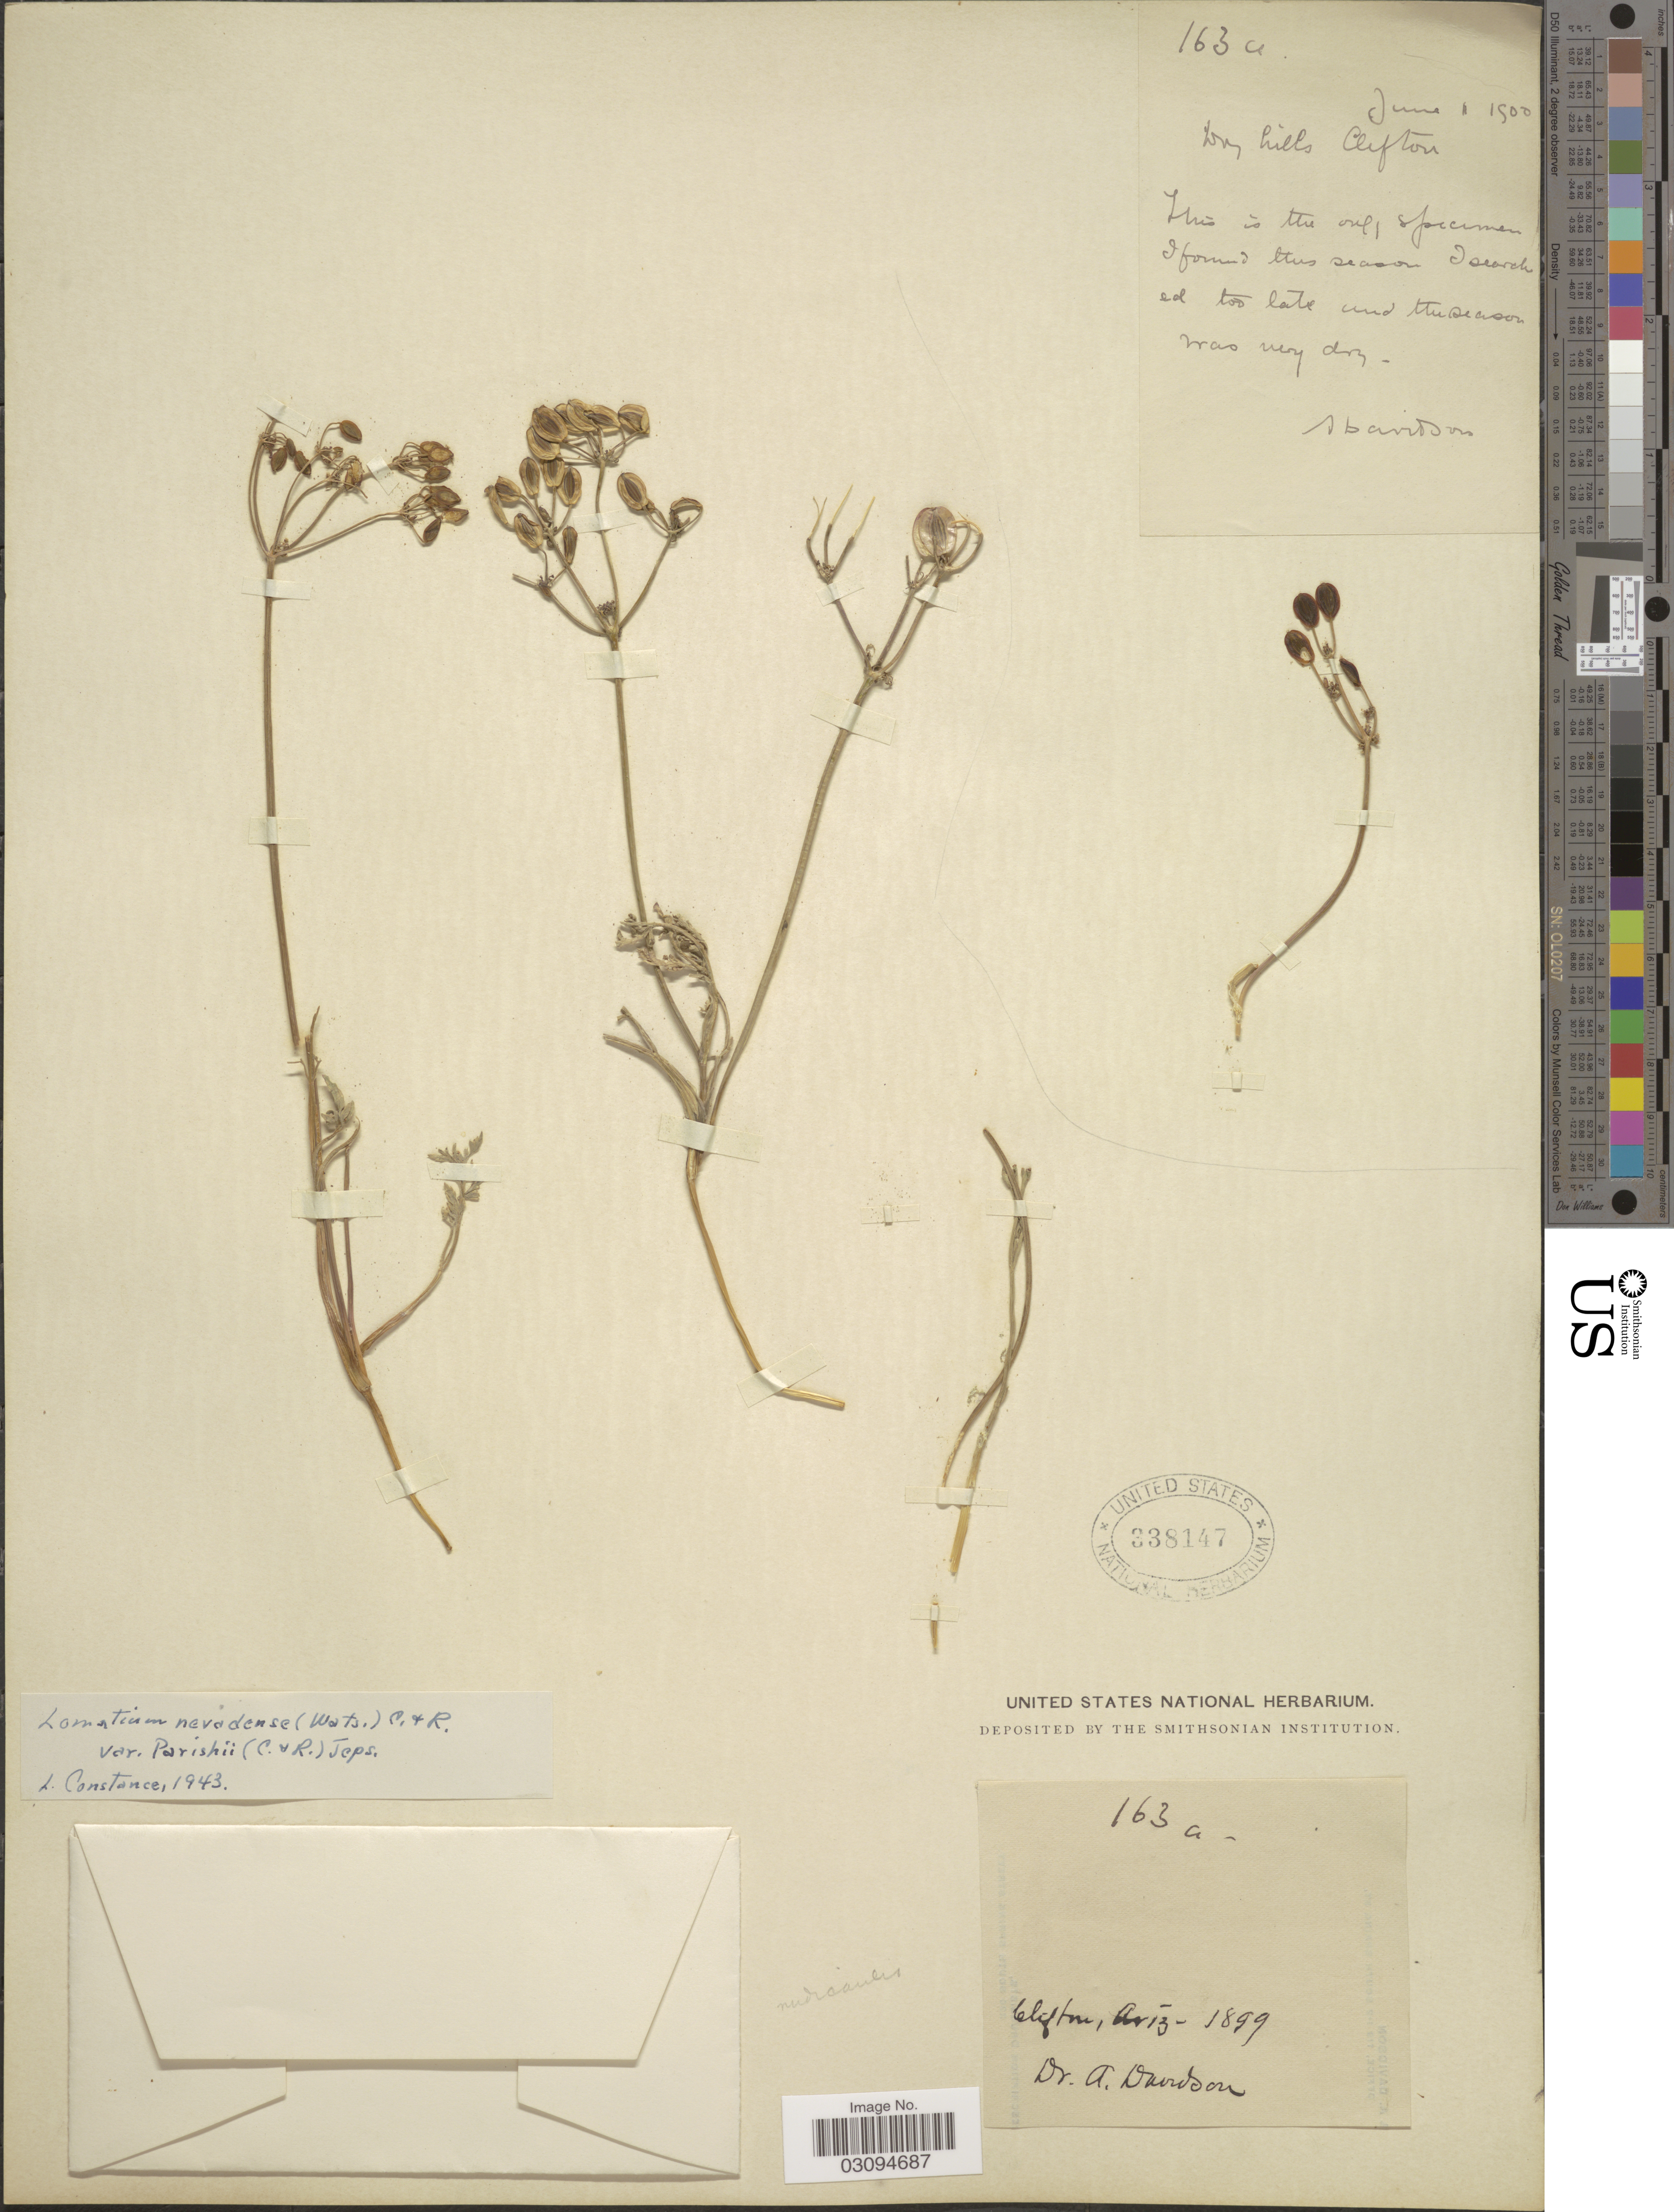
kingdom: Plantae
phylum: Tracheophyta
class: Magnoliopsida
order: Apiales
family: Apiaceae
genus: Lomatium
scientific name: Lomatium nevadense var. parishii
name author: (J.M. Coult. & Rose) Jeps.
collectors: A. Davidson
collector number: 163a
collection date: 1900-06-01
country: United States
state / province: Arizona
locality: Dry hills Clifton.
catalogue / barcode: US 338147-2